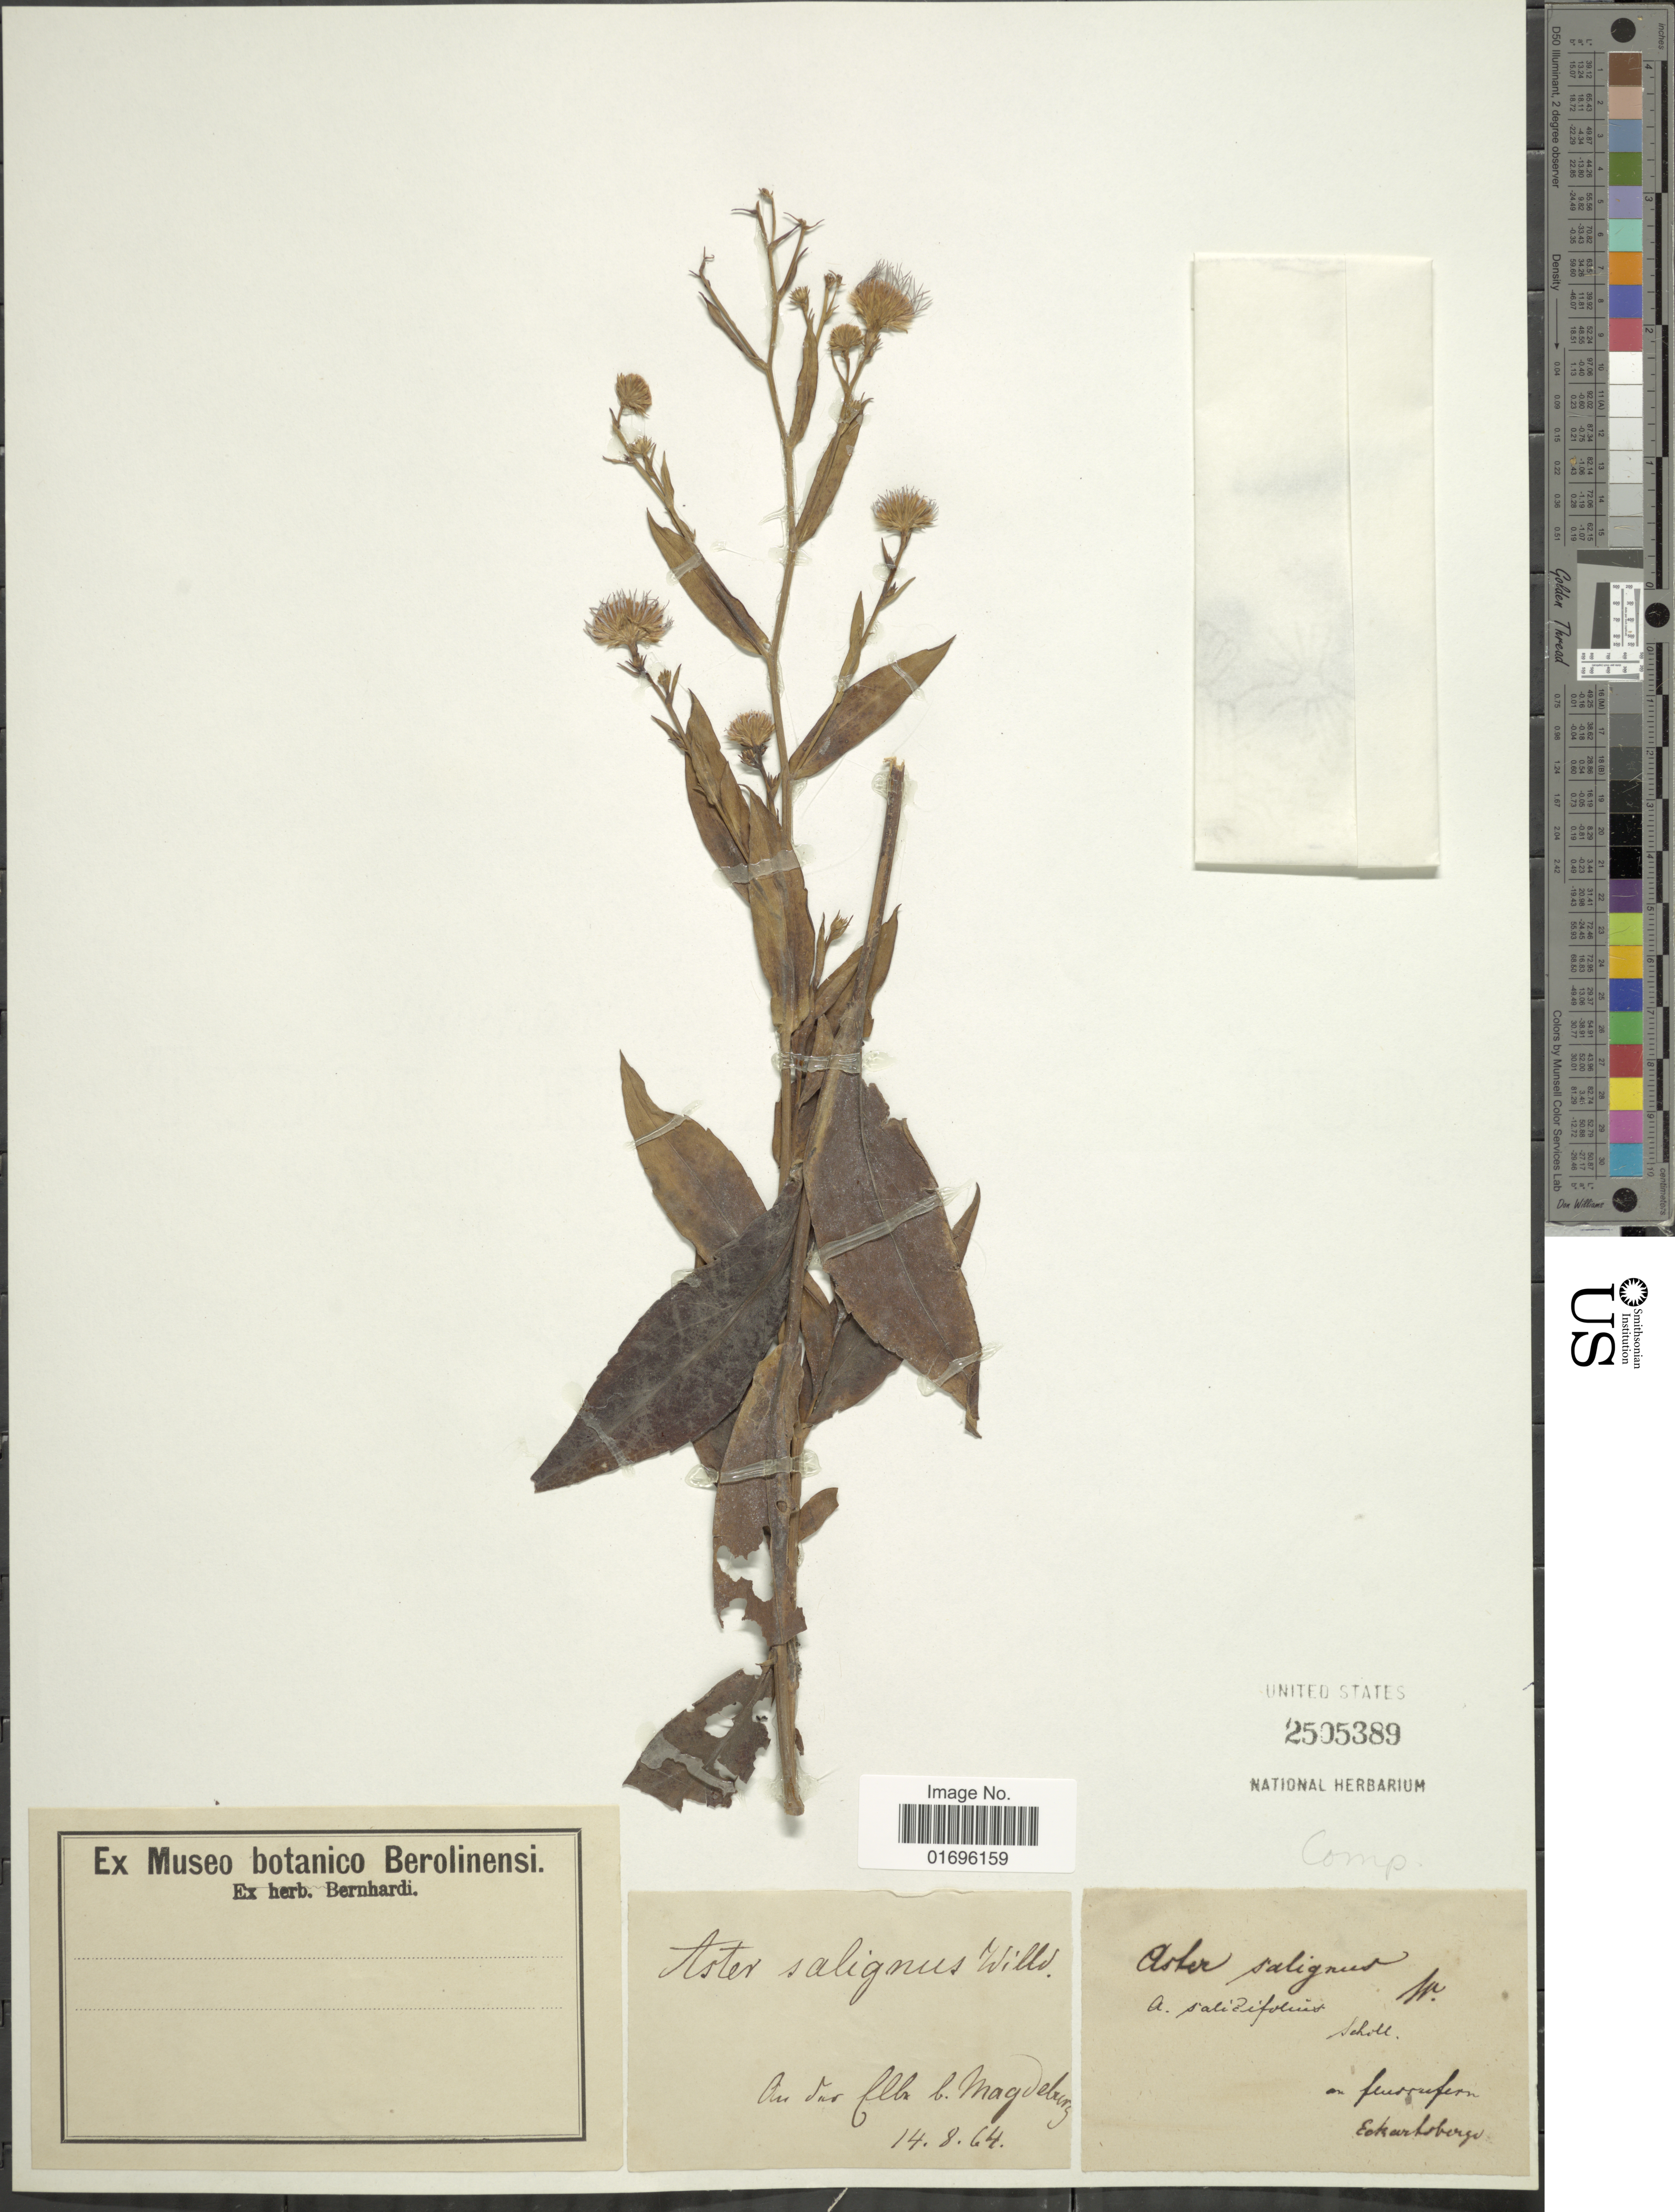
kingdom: Plantae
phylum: Tracheophyta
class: Magnoliopsida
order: Asterales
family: Asteraceae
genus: Aster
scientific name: Aster salignus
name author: Willd.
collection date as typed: Transcribed d/m/y: 14/8/64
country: Germany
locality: An der flls b. Magdeburg.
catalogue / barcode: US 2505389